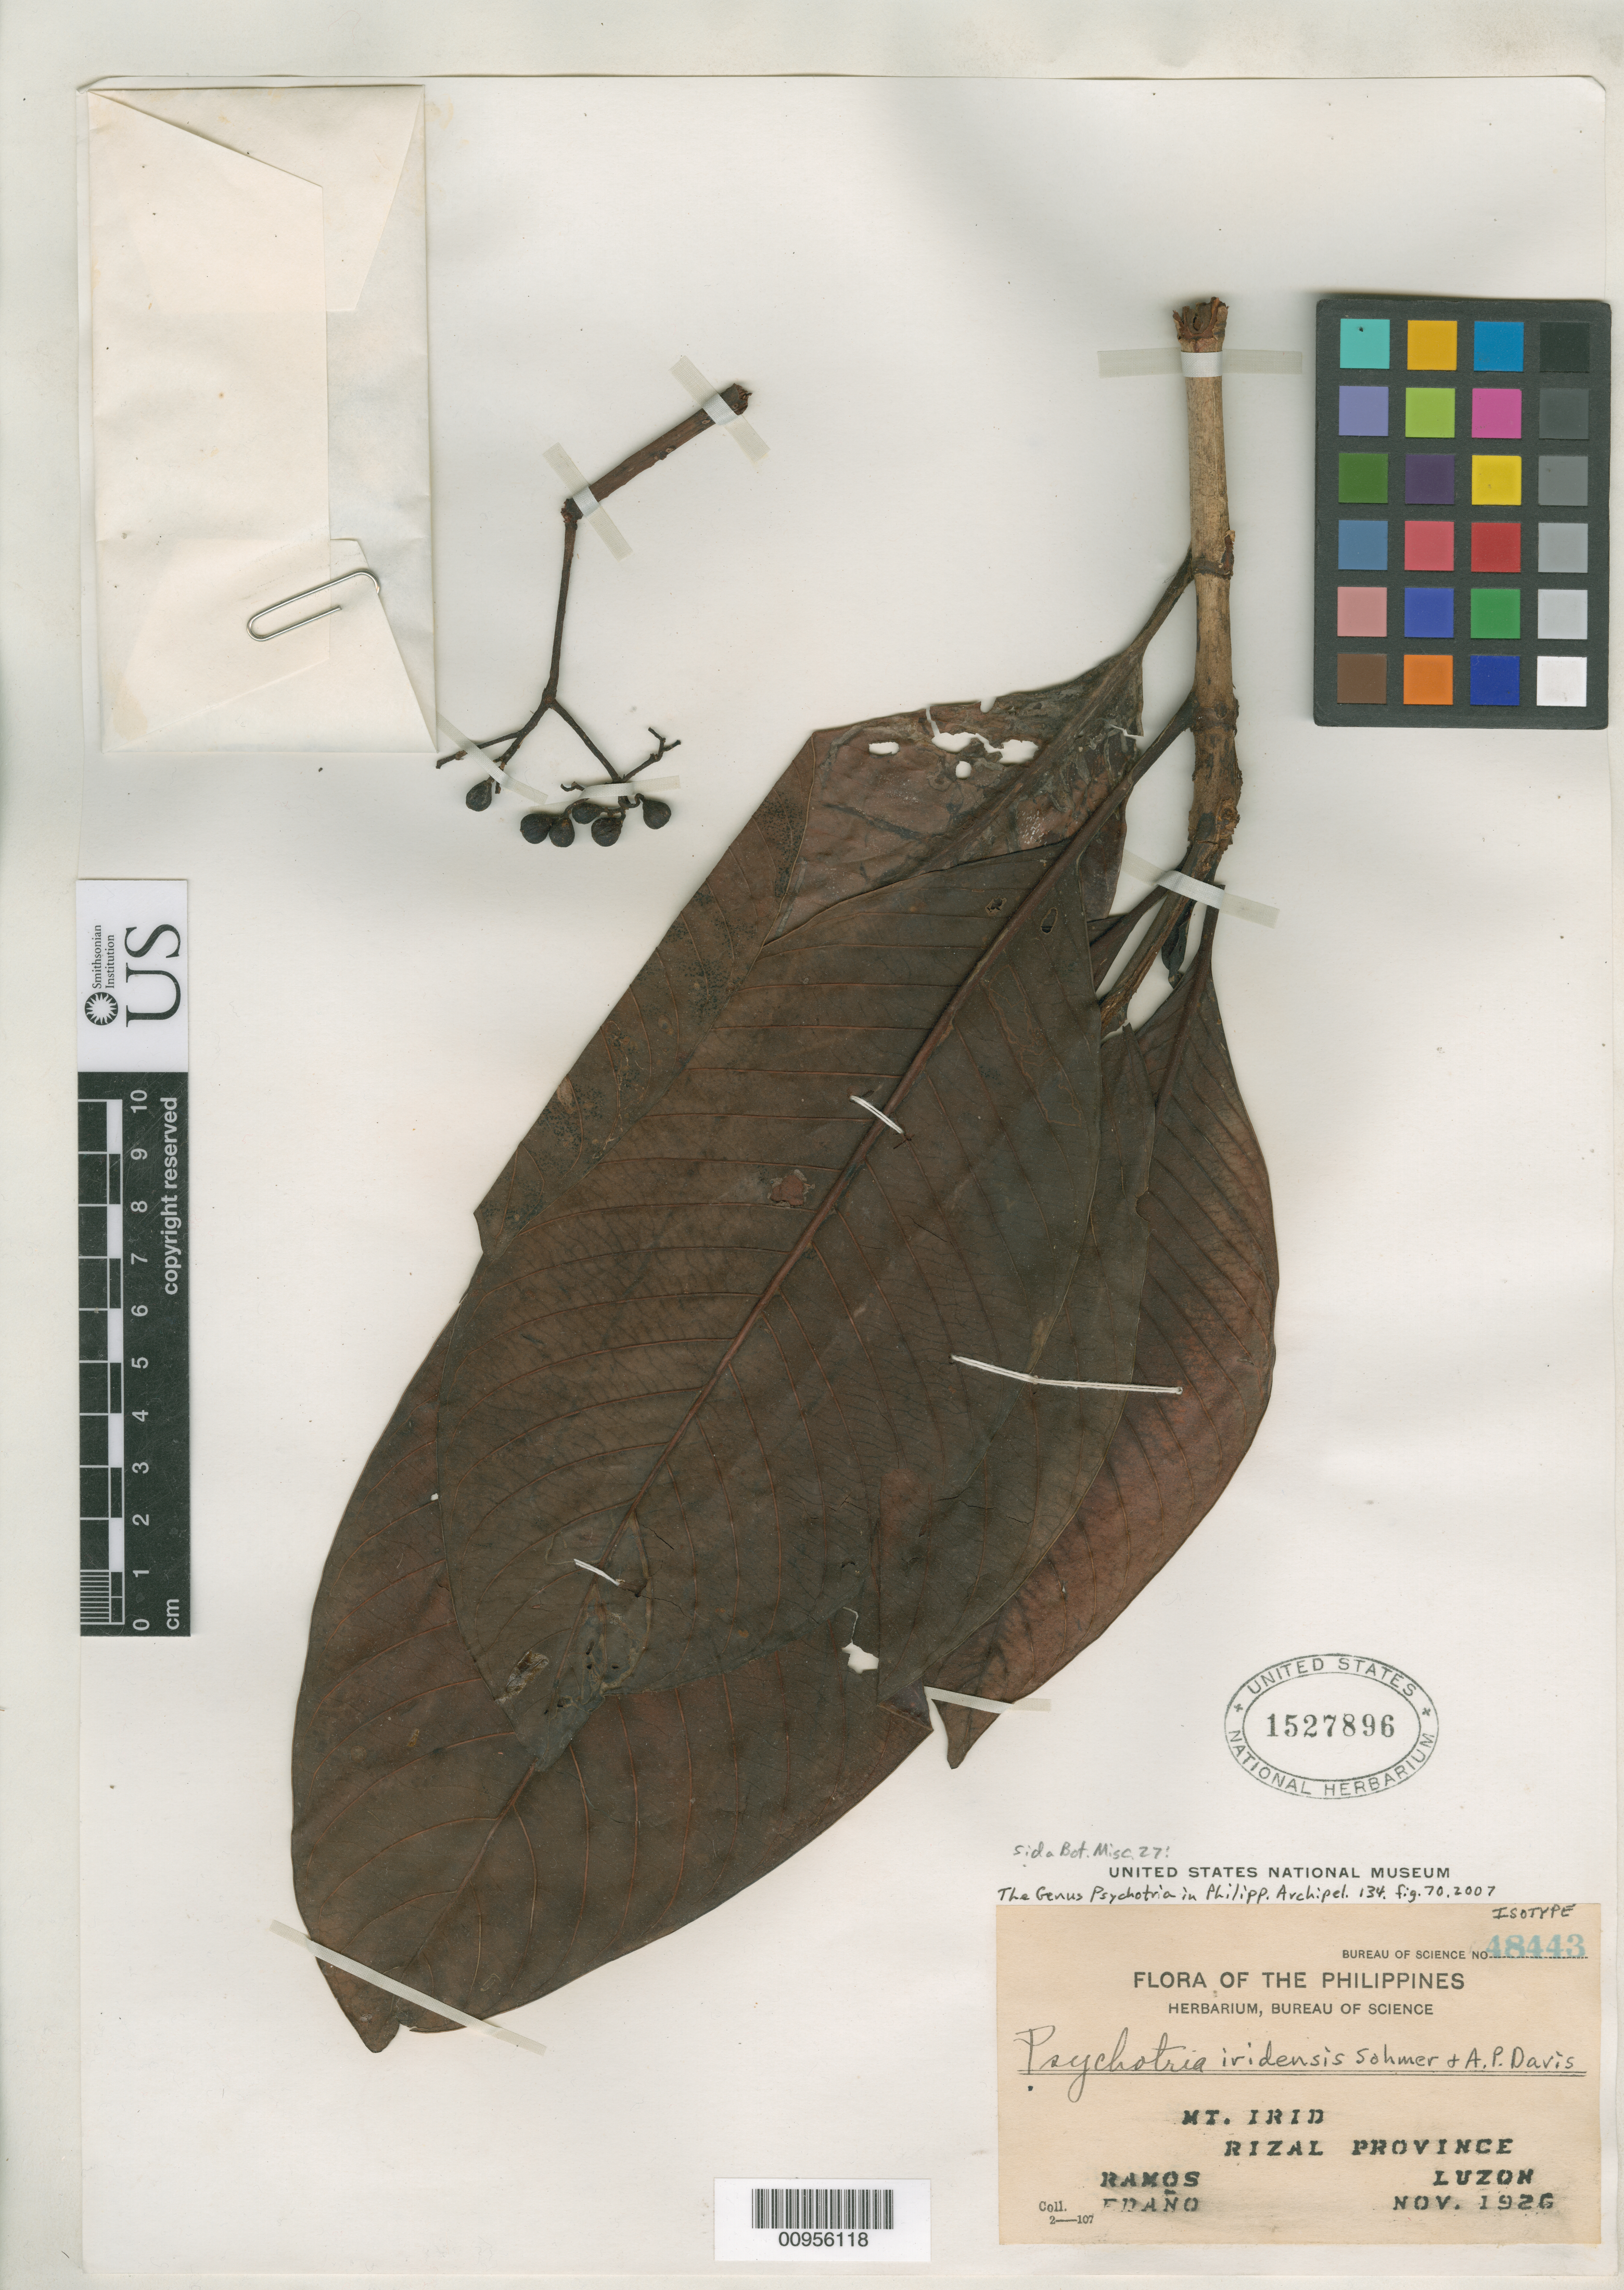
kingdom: Plantae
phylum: Tracheophyta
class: Magnoliopsida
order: Gentianales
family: Rubiaceae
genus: Psychotria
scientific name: Psychotria iridensis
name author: Sohmer & A.P. Davis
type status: Isotype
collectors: M. Ramos & G. Edaño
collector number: Bur. Sci. 48443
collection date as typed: Nov 1926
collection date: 1926-11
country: Philippines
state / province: Calabarzon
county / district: Rizal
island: Luzon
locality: Mt. Irid, Rizal Province, Luzon.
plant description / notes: Protologue cites collection date as 13 Nov. 1926.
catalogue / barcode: US 1527896